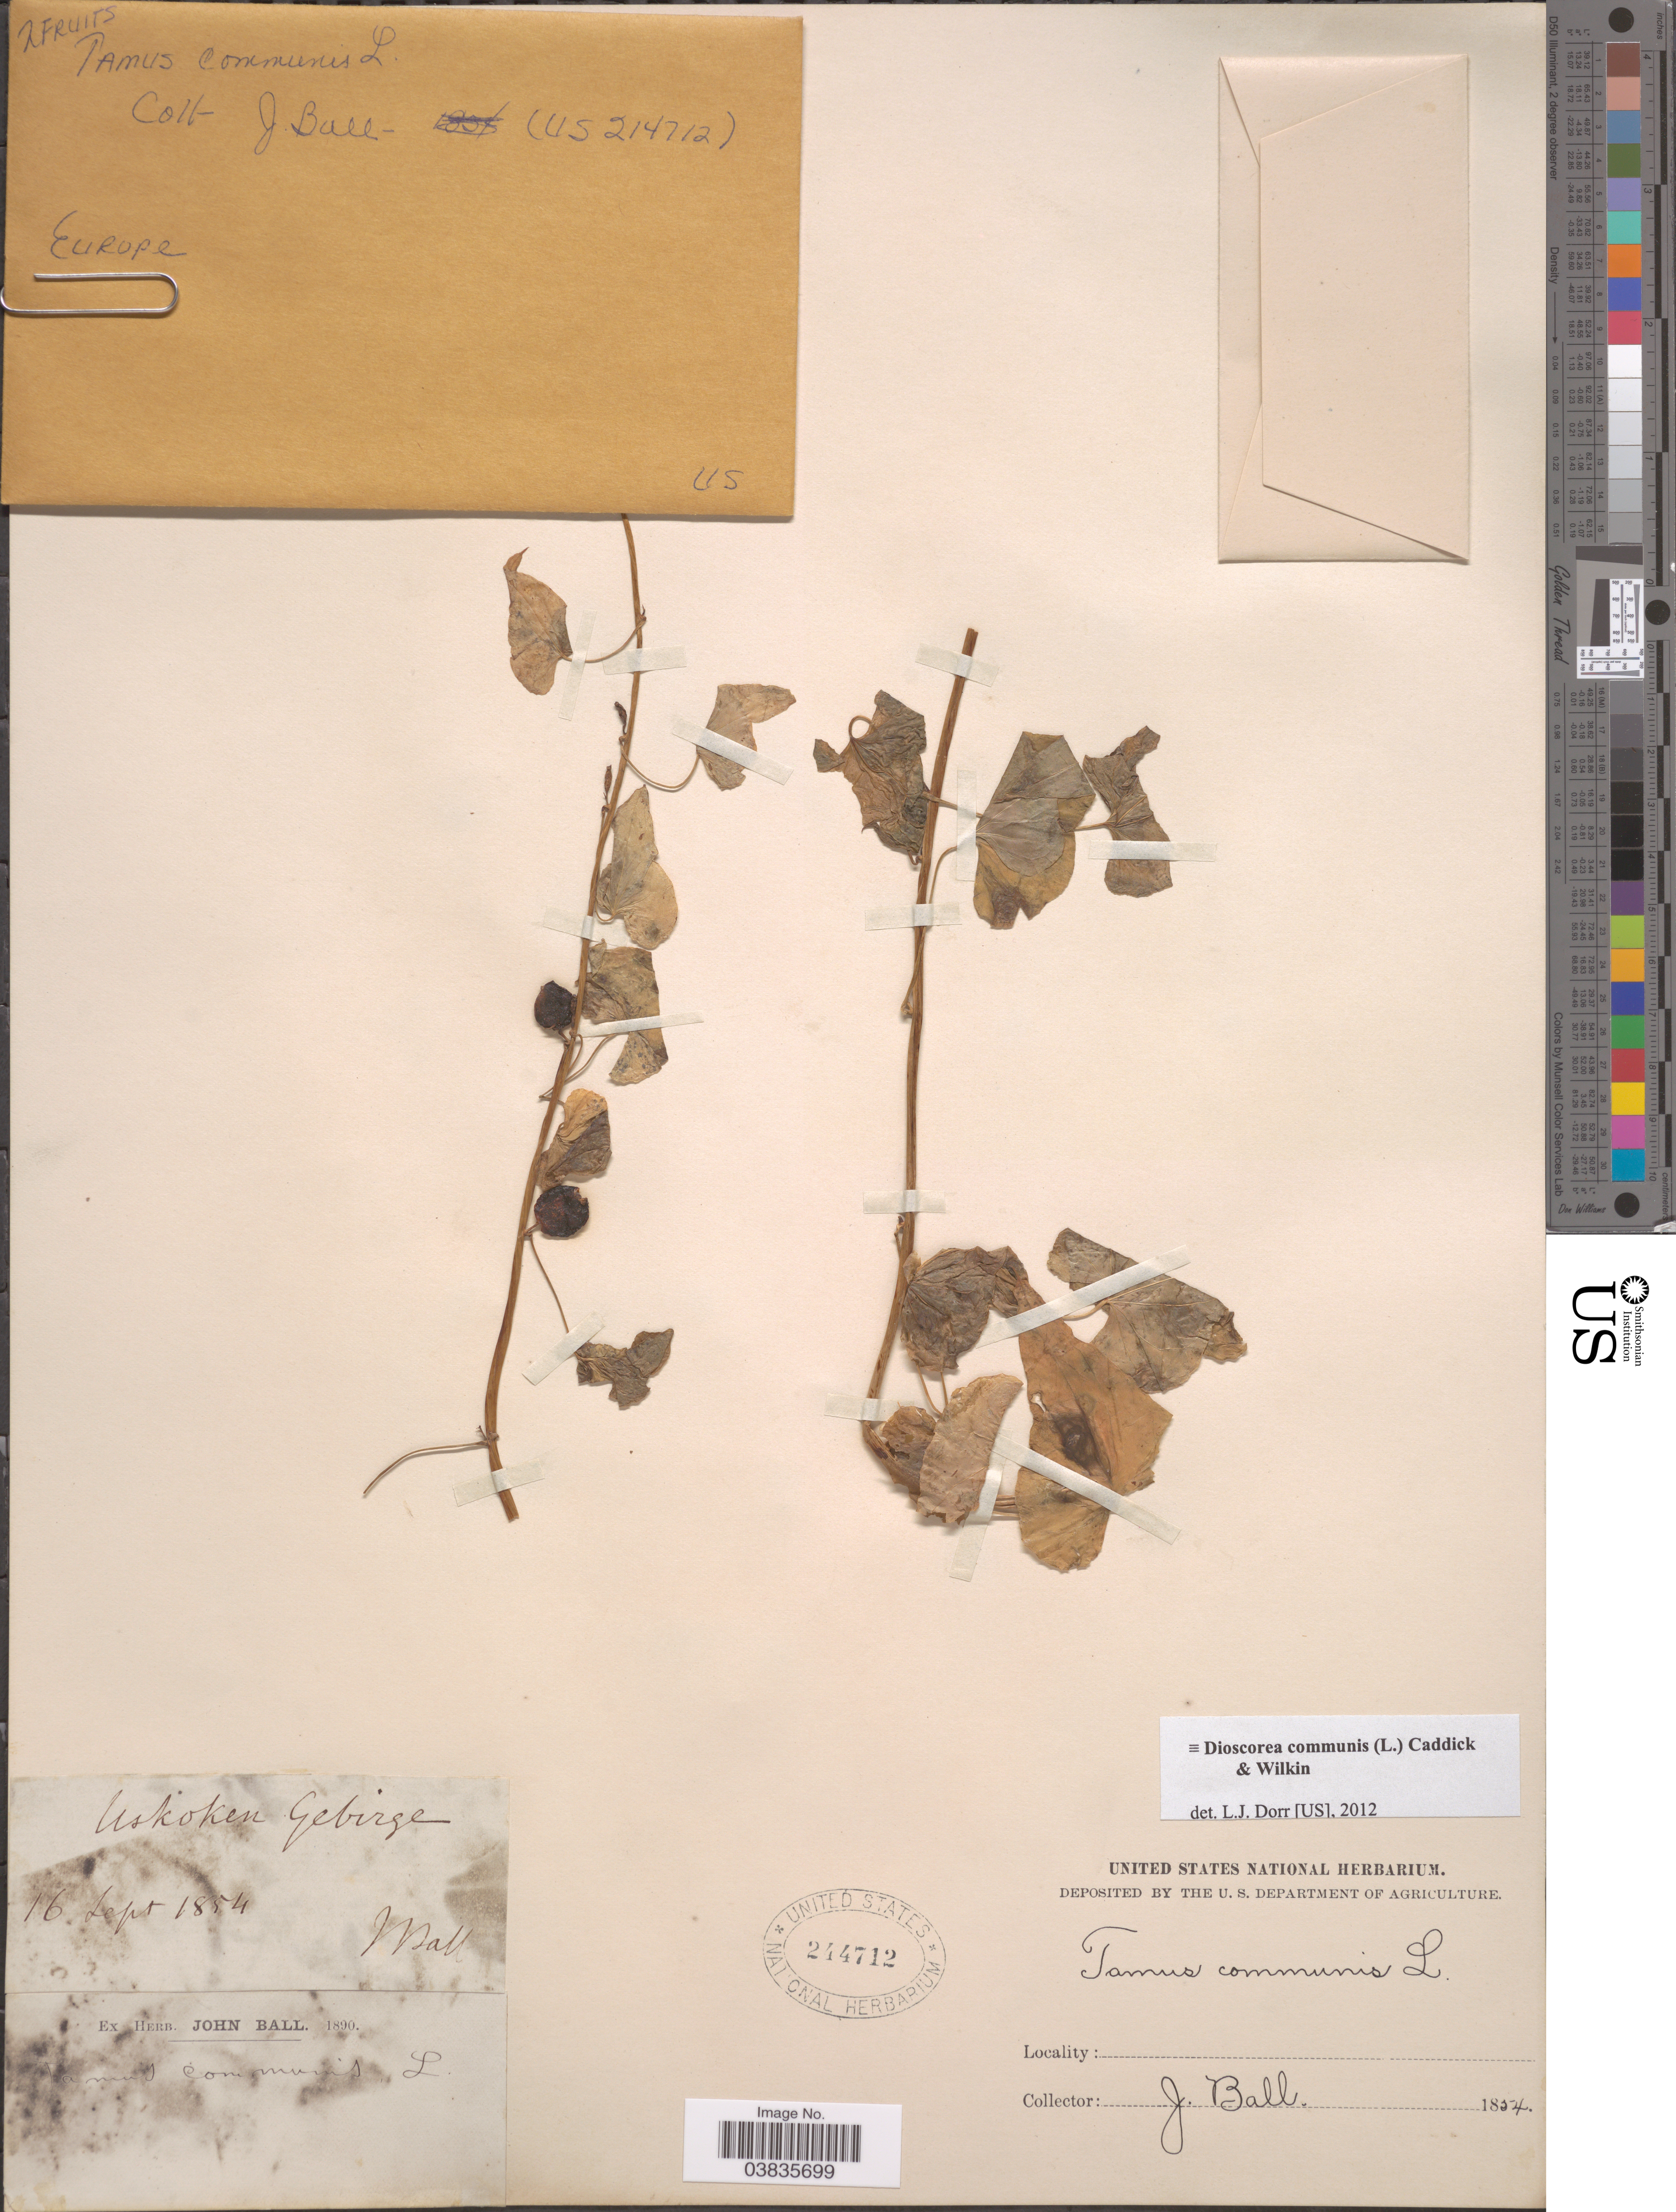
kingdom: Plantae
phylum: Tracheophyta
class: Liliopsida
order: Dioscoreales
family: Dioscoreaceae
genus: Dioscorea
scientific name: Dioscorea communis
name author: (L.) Caddick & Wilkin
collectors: J. Ball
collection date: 1854-09-16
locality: Uskoken Gebirge.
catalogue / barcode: US 244712